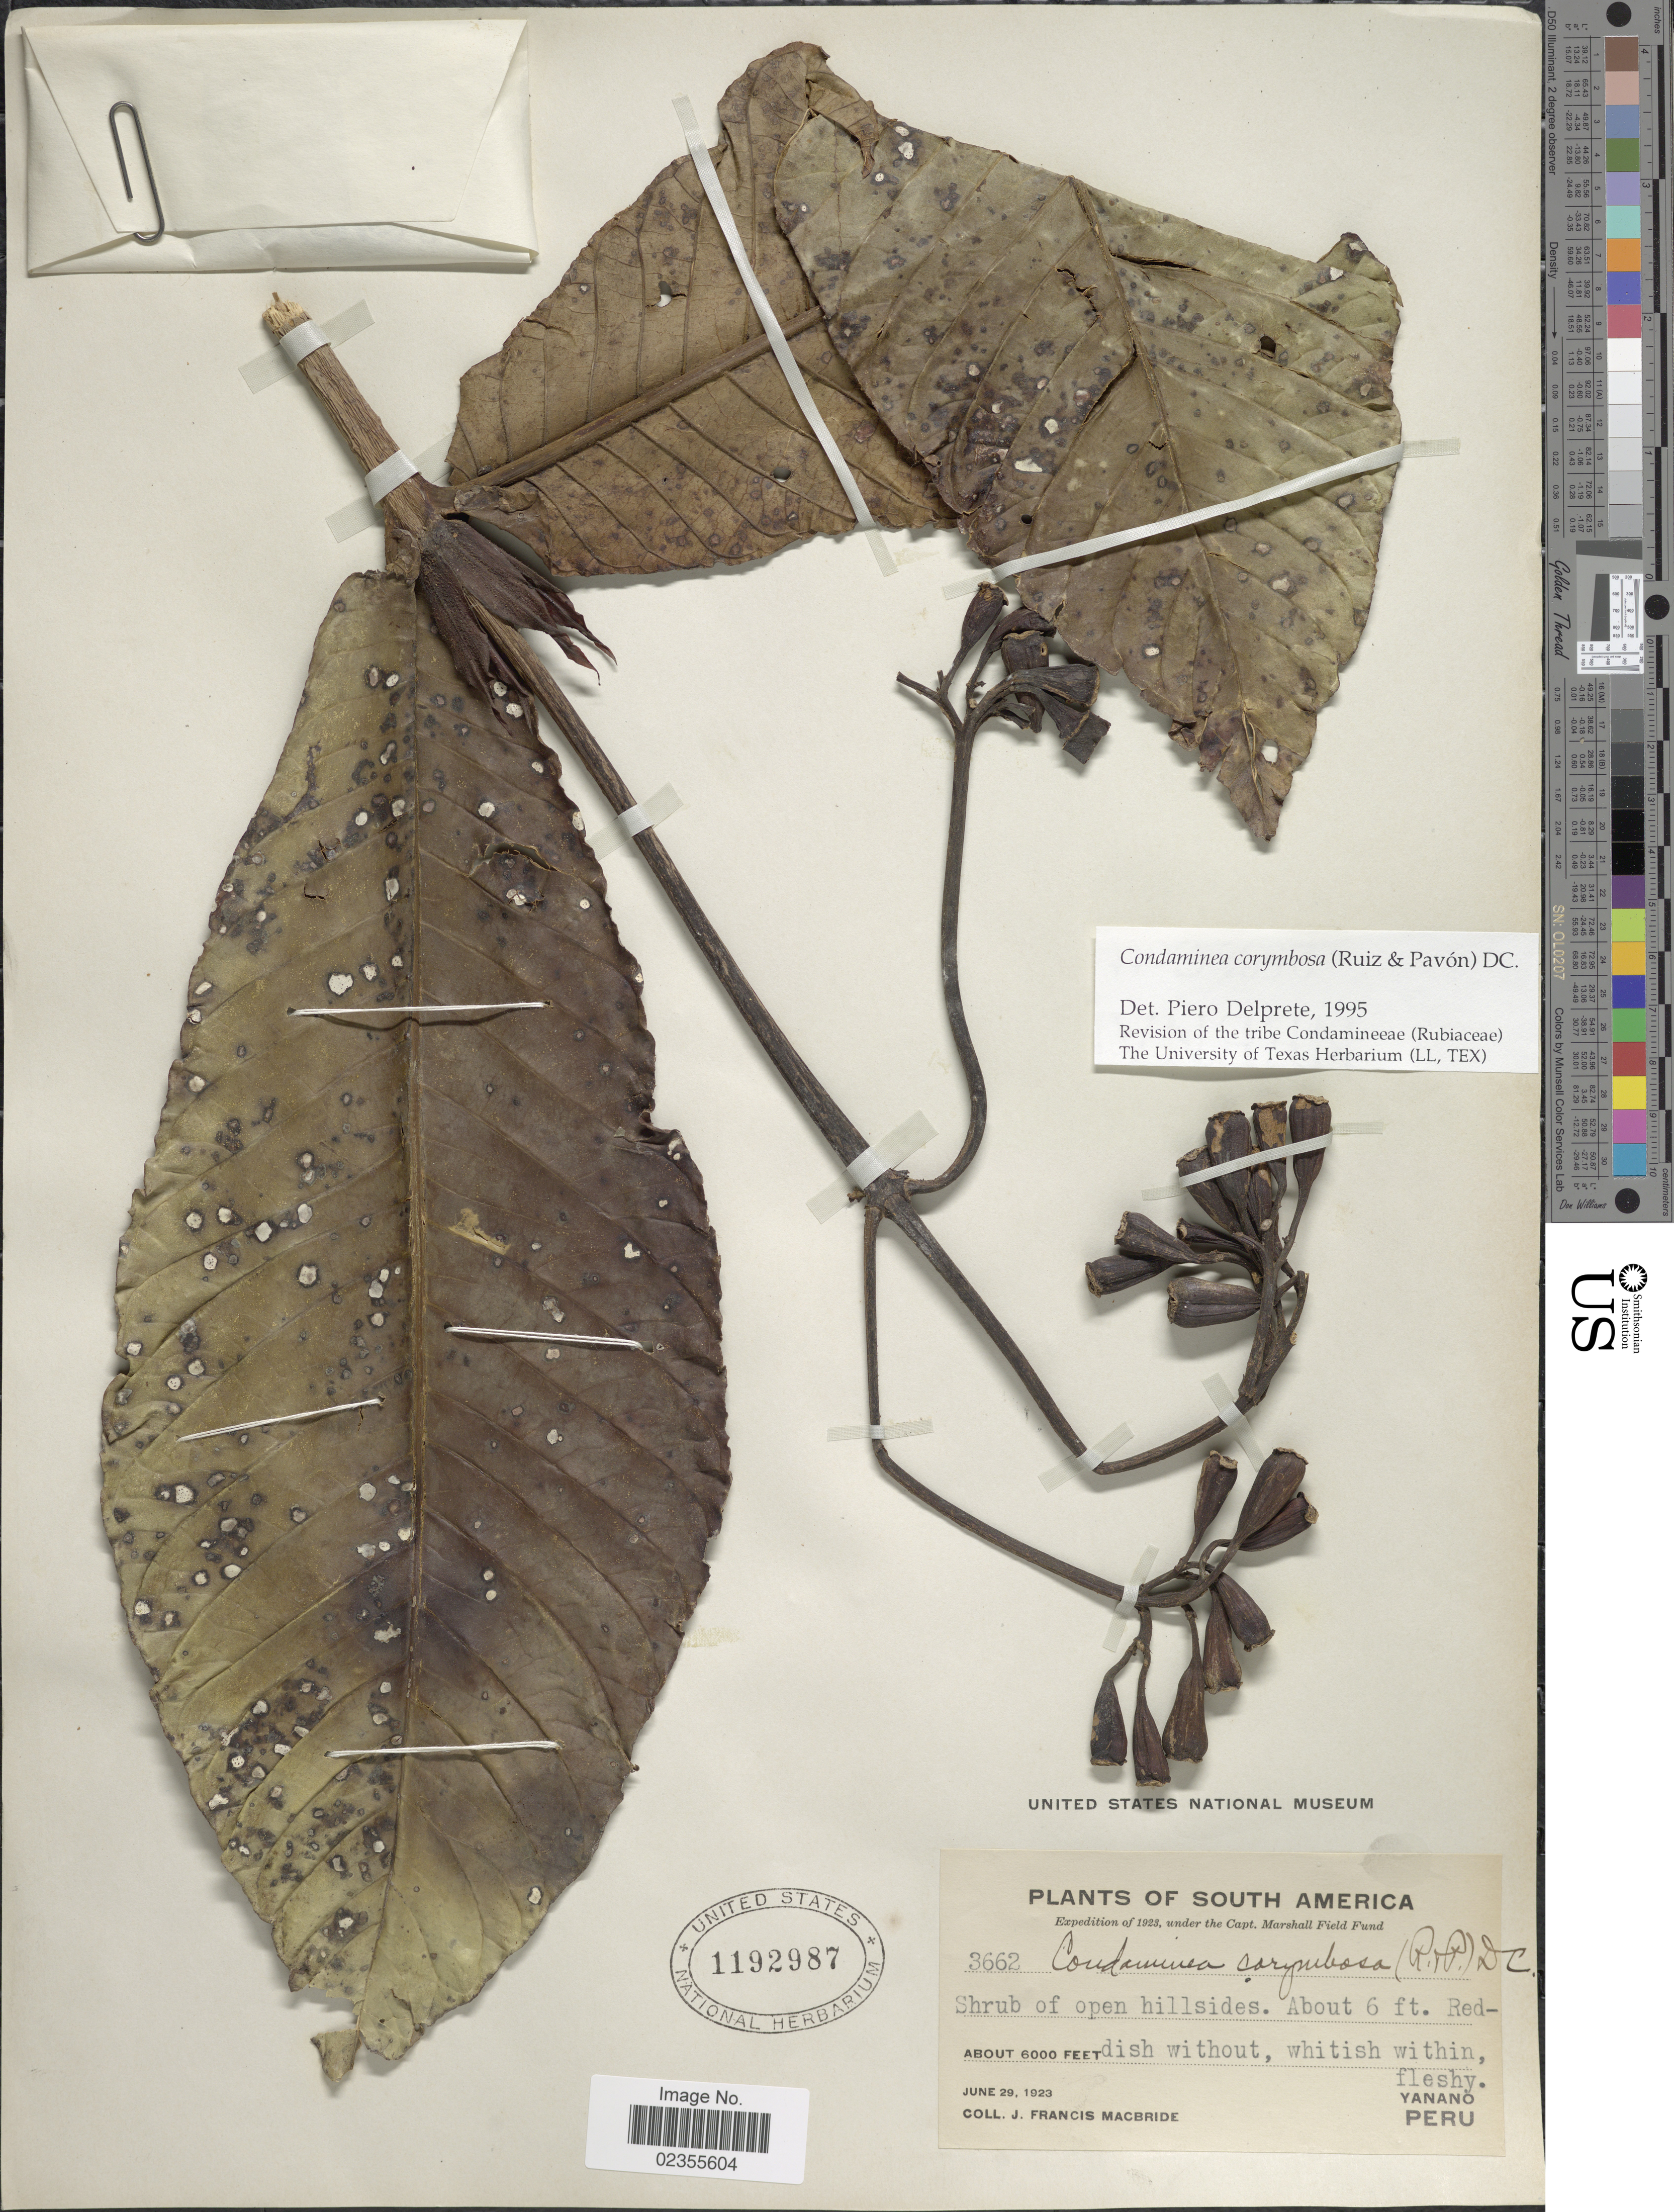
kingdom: Plantae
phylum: Tracheophyta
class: Magnoliopsida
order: Gentianales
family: Rubiaceae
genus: Condaminea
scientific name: Condaminea corymbosa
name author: (Ruiz & Pav.) DC.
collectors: J. F. Macbride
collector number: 3662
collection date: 1923-06-29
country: Peru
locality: Yanano.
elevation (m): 1829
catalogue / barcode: US 1192987